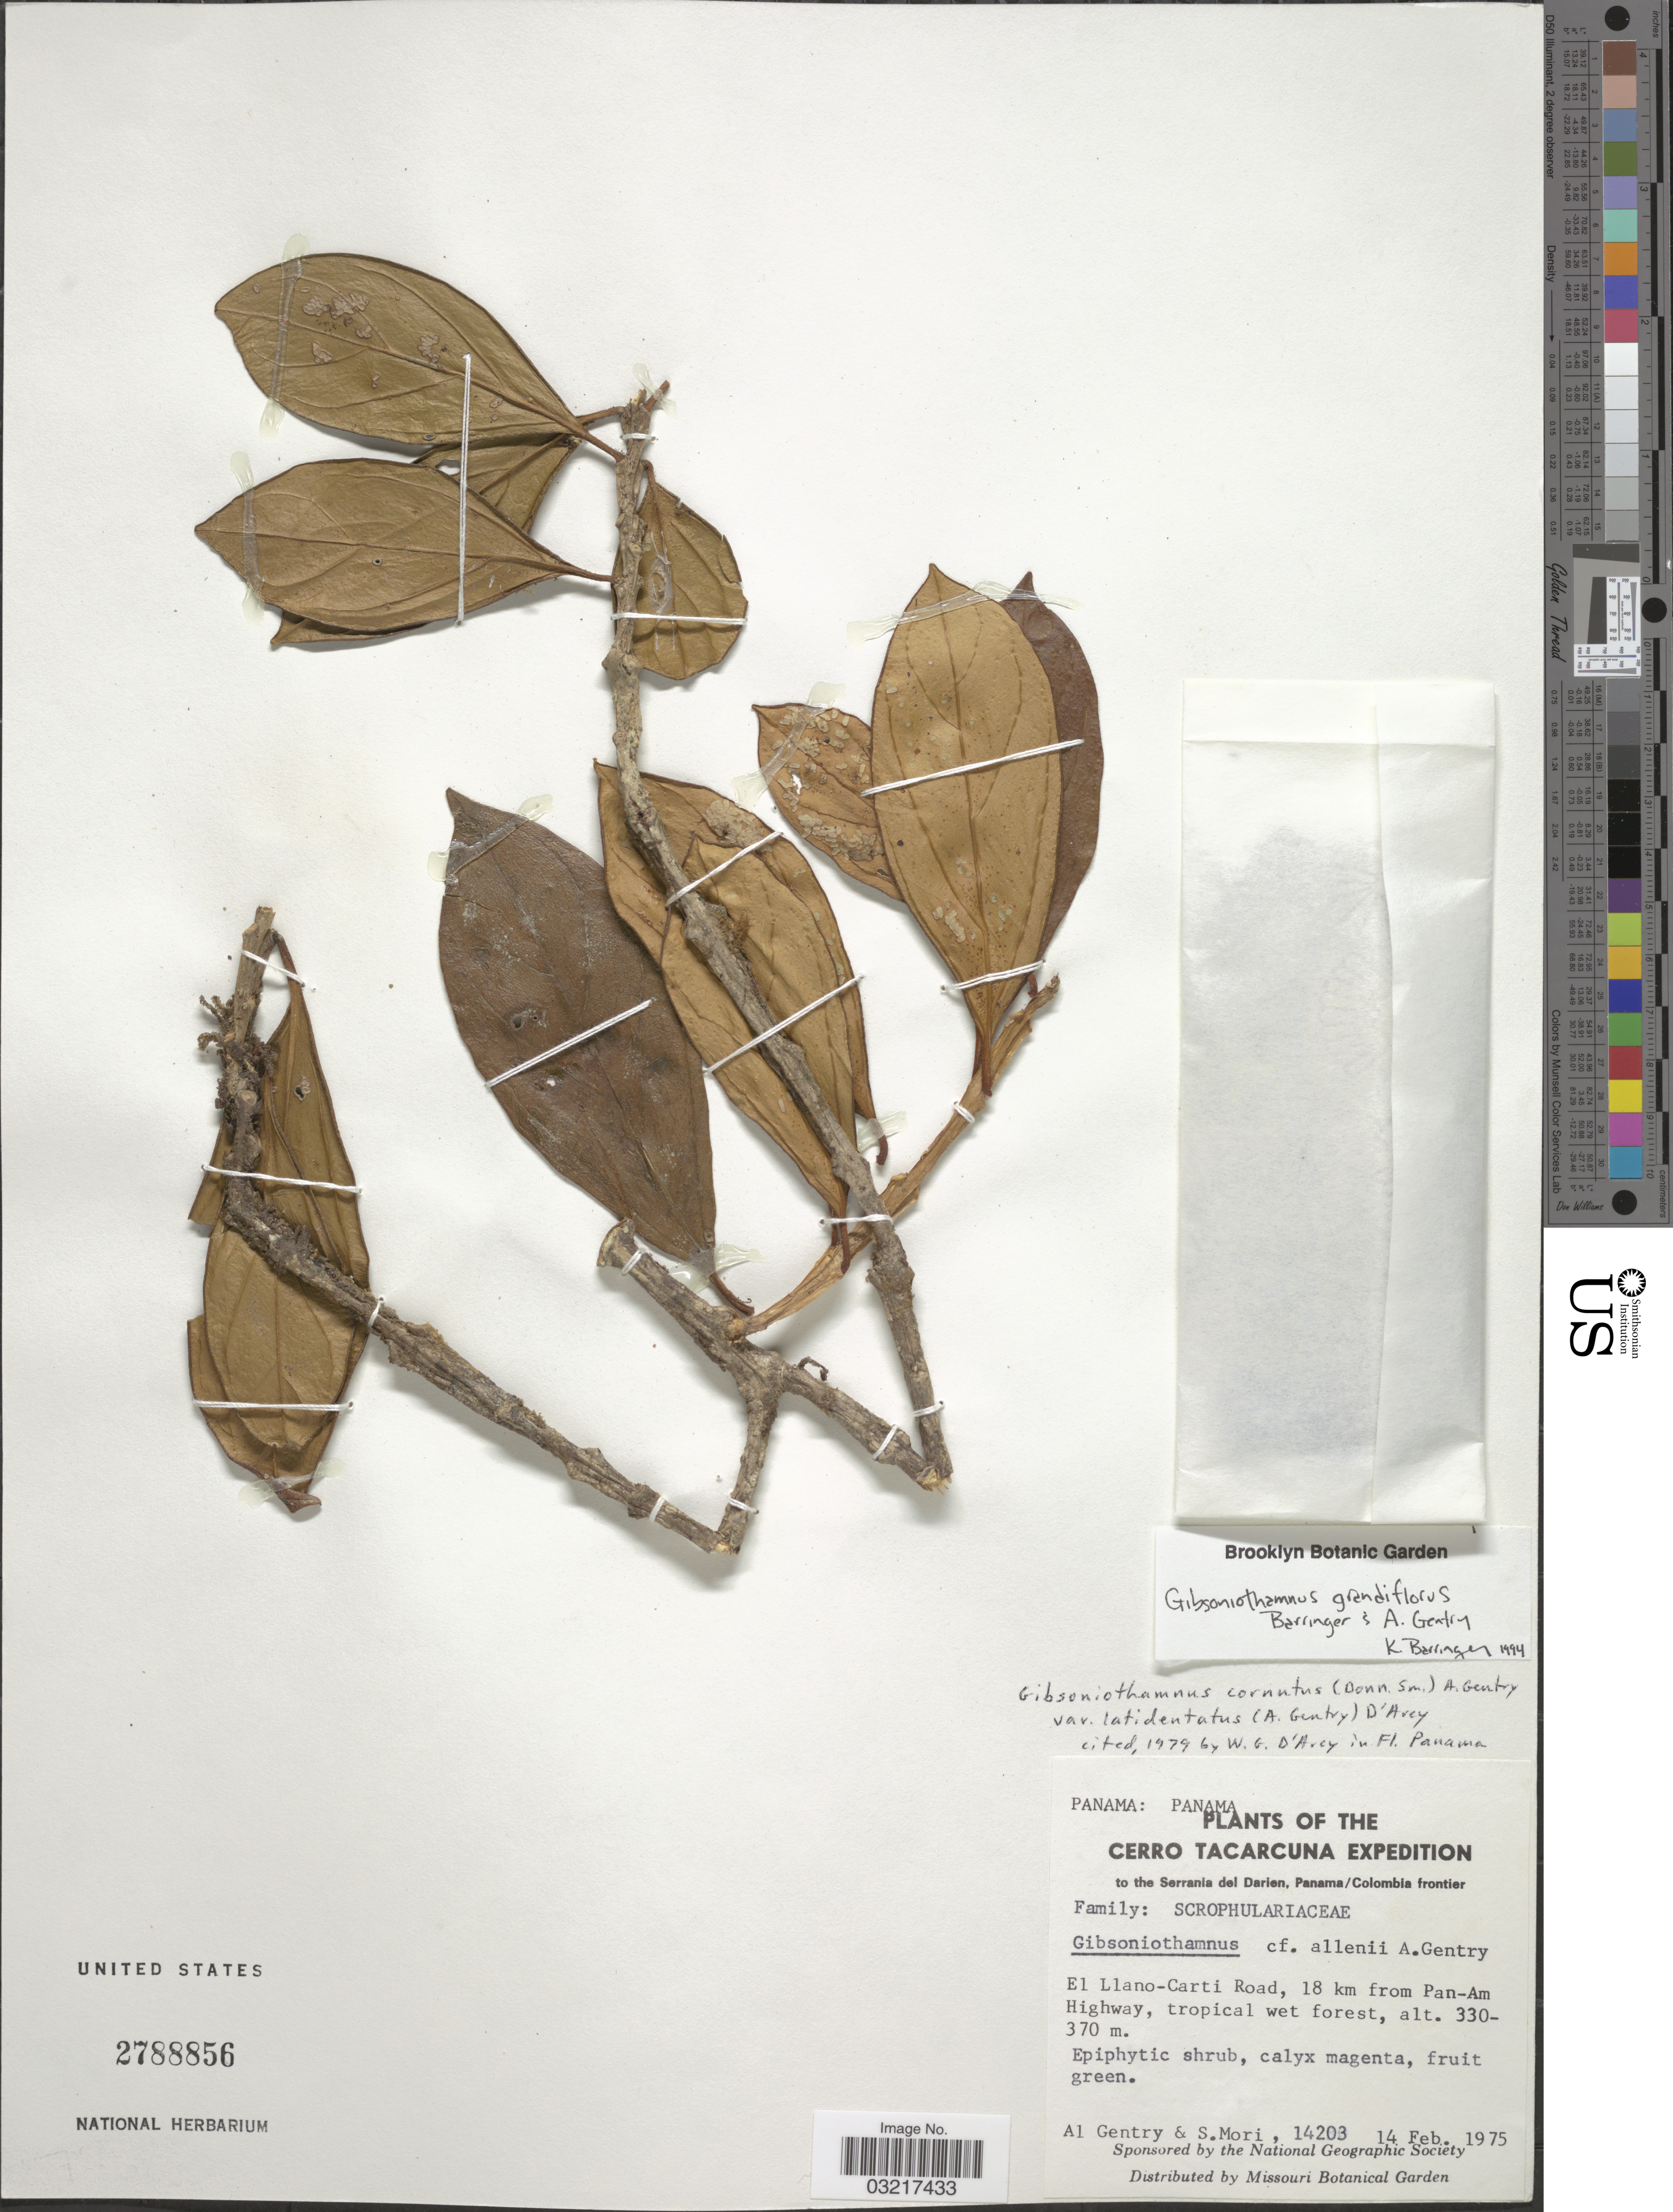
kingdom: Plantae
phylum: Tracheophyta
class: Magnoliopsida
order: Lamiales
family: Schlegeliaceae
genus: Gibsoniothamnus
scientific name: Gibsoniothamnus grandiflorus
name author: A.H. Gentry & Barringer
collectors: A. H. Gentry & S. Mori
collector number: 14203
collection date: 1975-02-14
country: Panama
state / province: Panamá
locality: Cerro Tacarcuna. El Llano-Carti Road, 18 km from Pan-Am Highway, tropical wet forest.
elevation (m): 330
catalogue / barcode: US 2788756